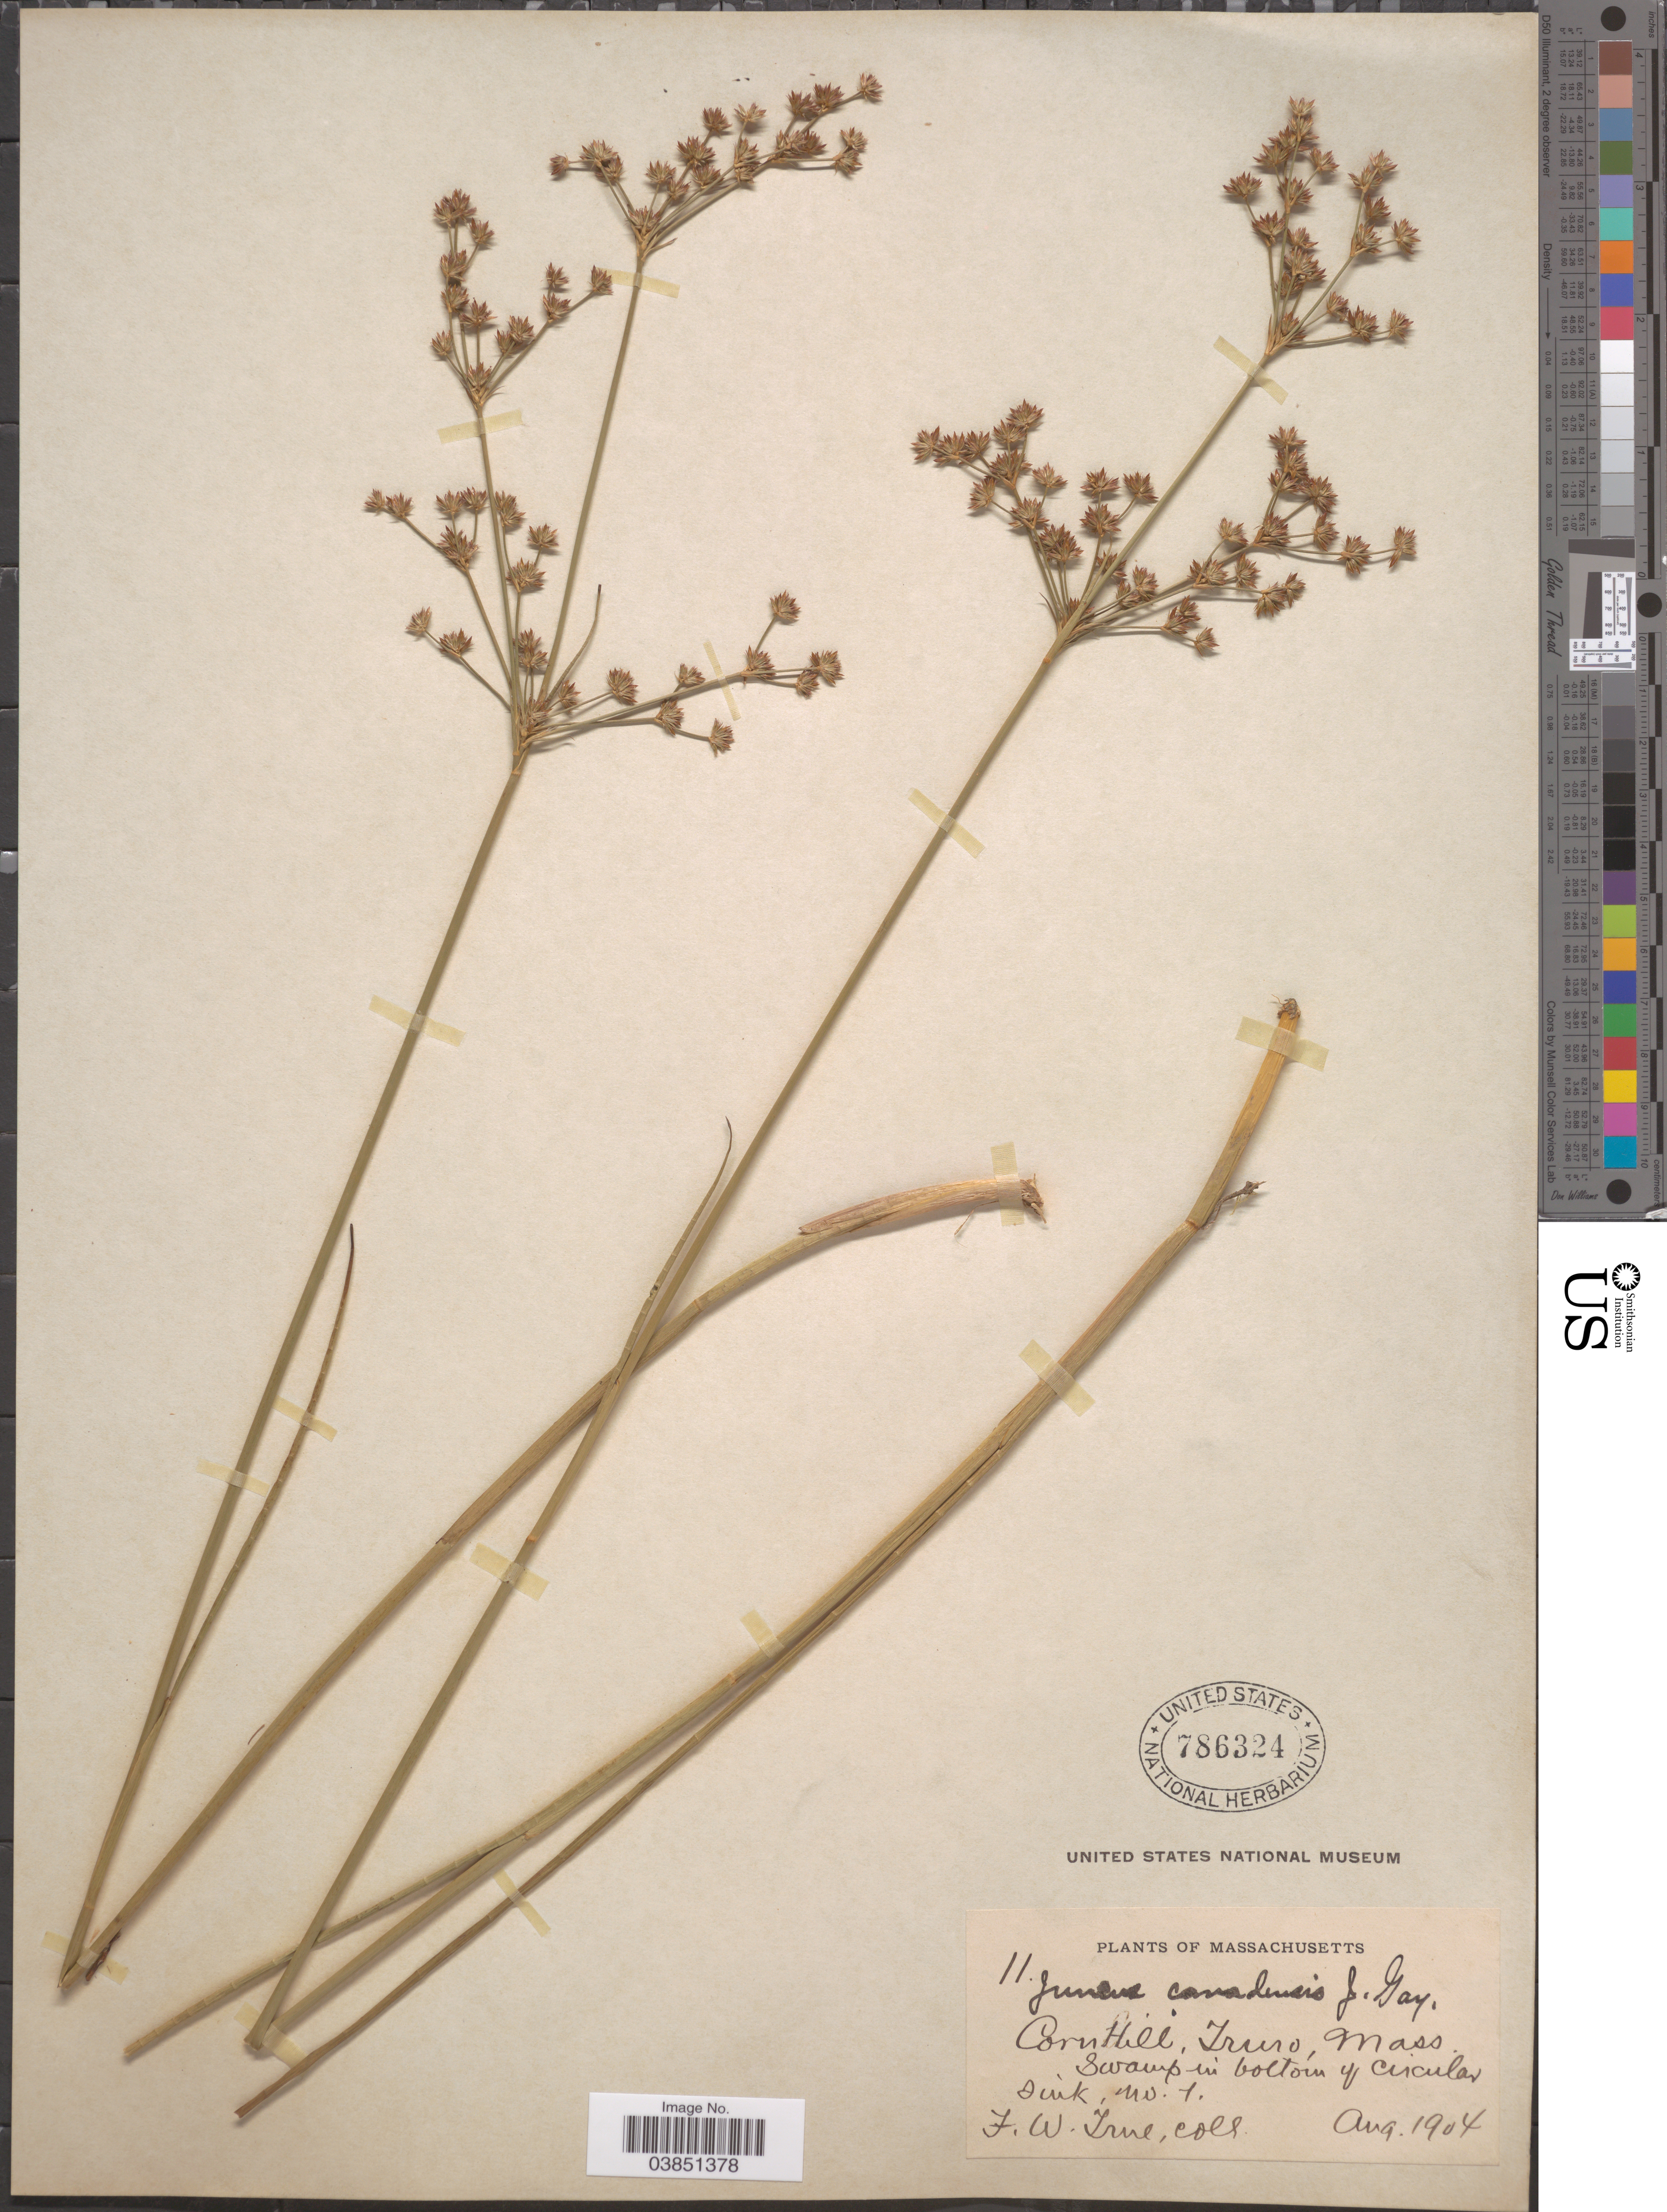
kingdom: Plantae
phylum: Tracheophyta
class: Liliopsida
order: Poales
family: Juncaceae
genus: Juncus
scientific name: Juncus canadensis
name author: J. Gay ex Laharpe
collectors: F. Irne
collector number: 11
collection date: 1904-08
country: United States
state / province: Massachusetts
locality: Corn Hill, Truro.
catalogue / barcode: US 786324